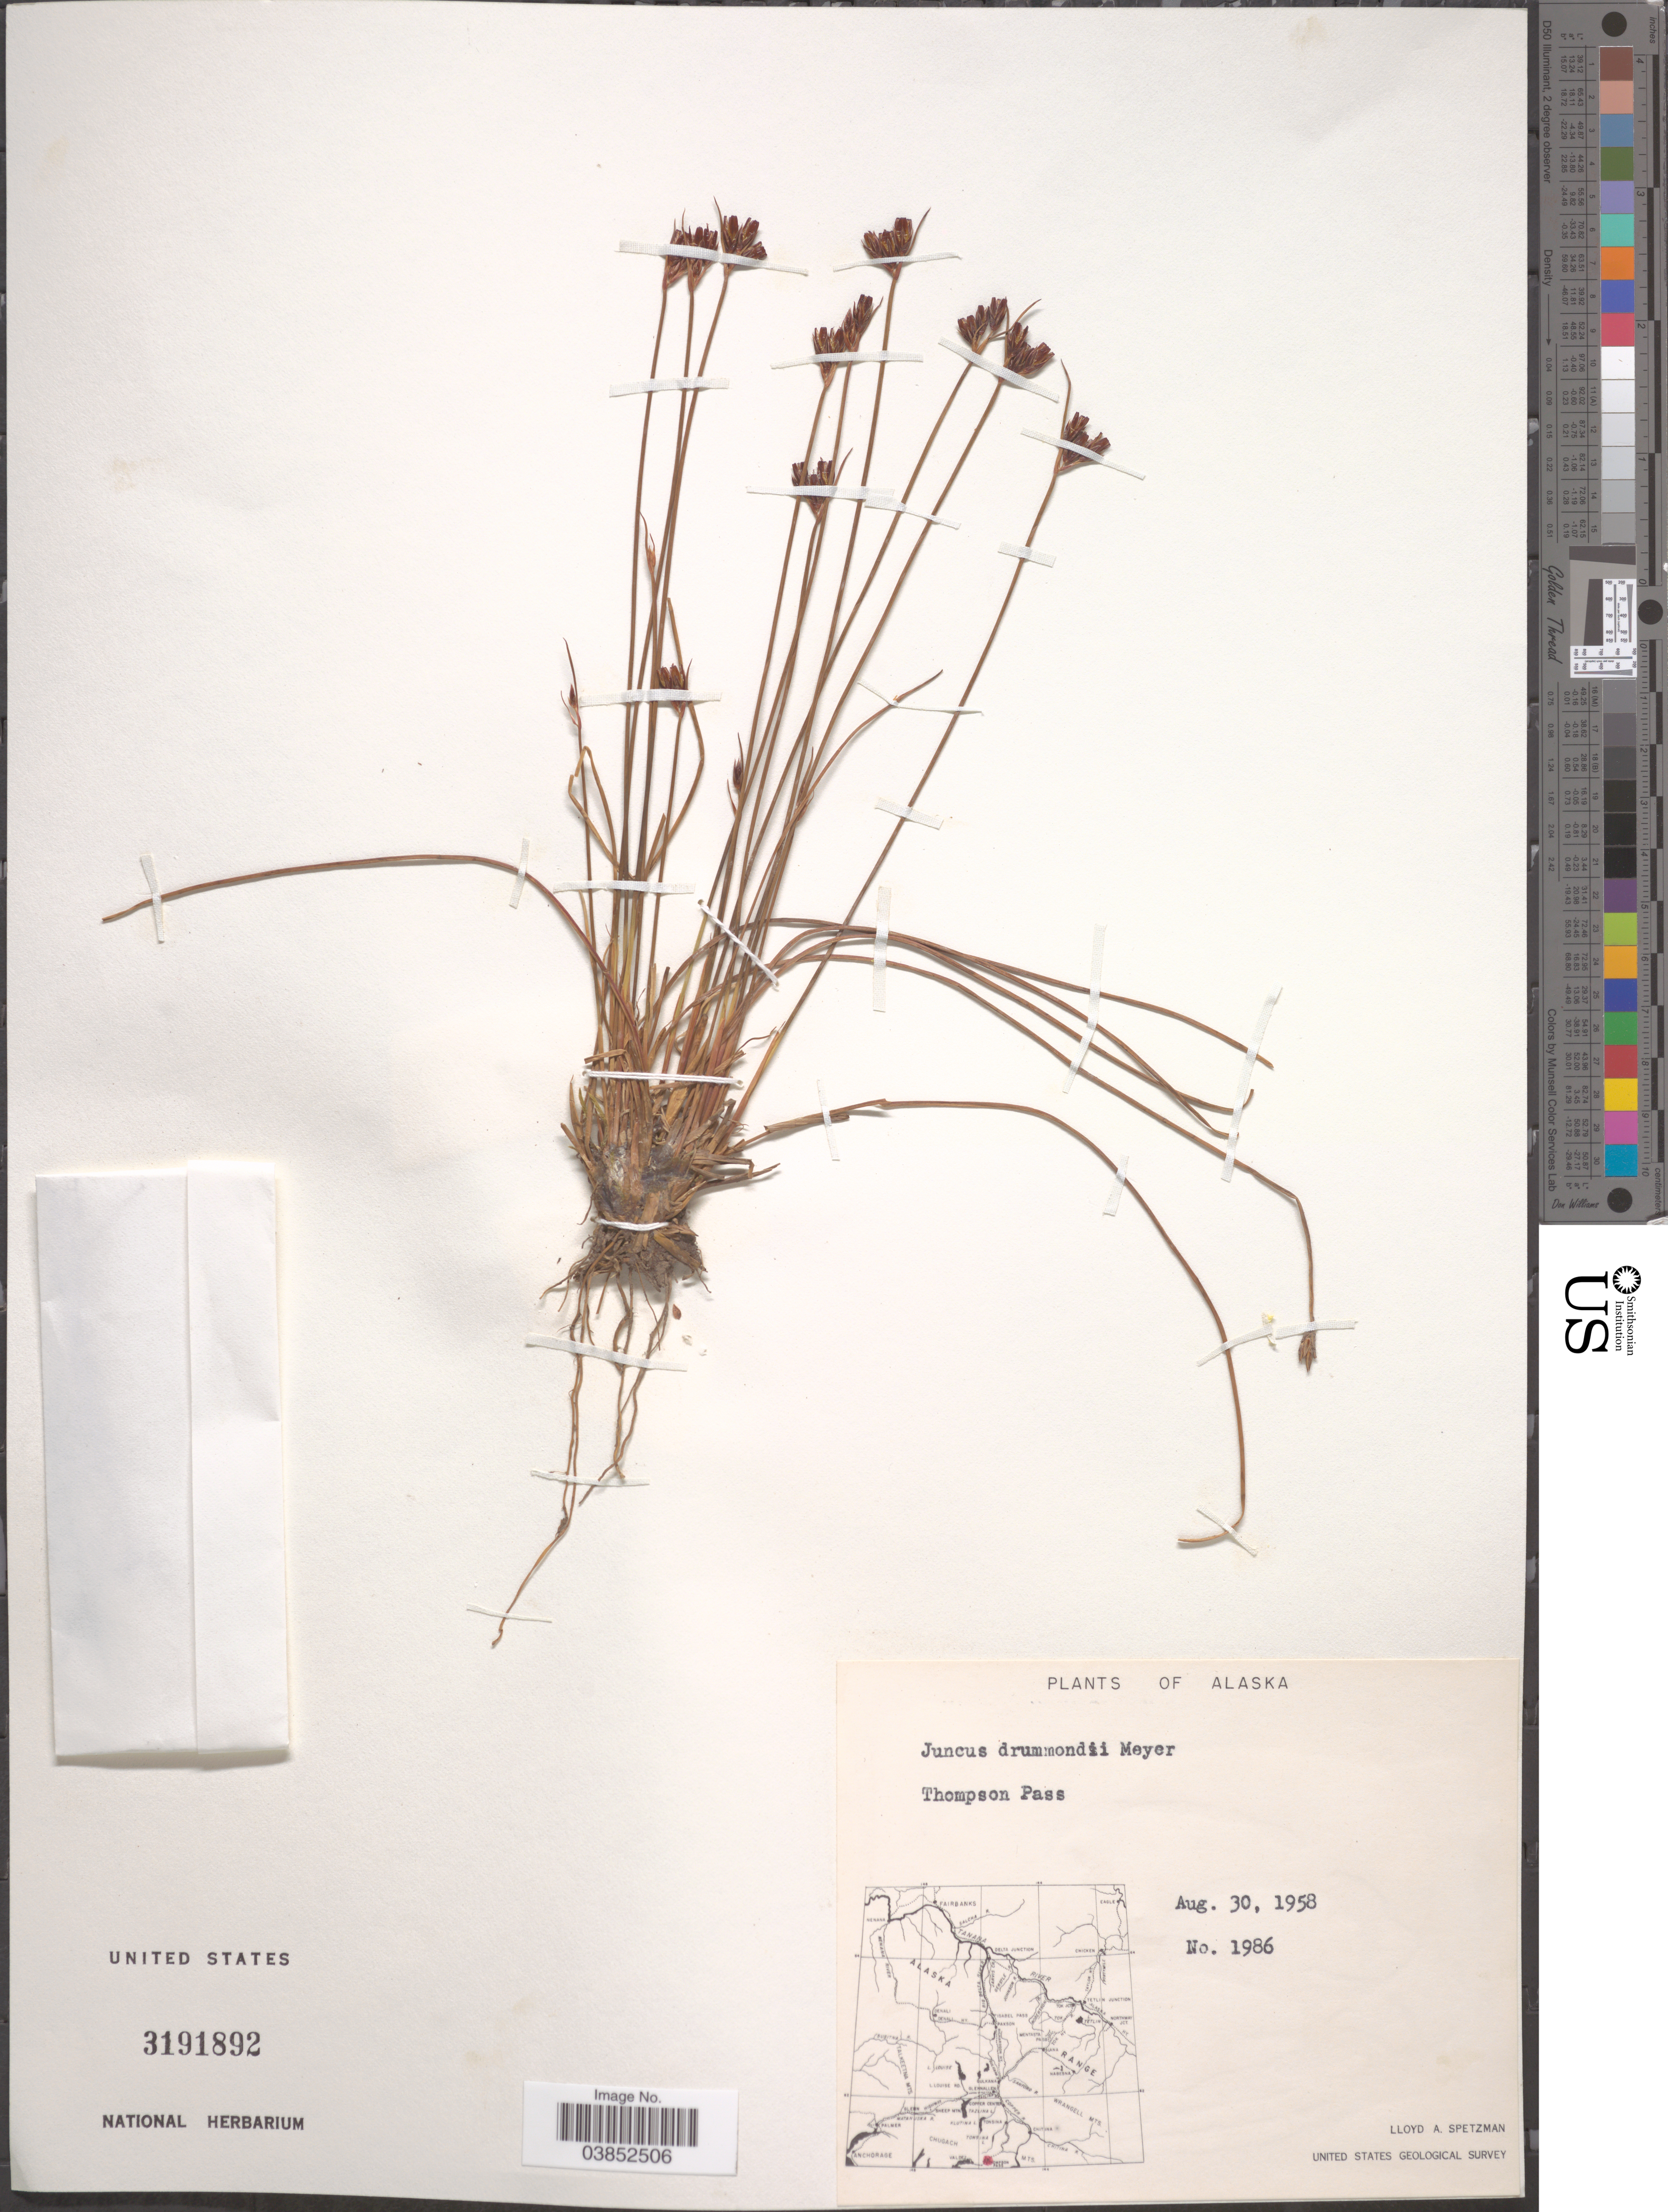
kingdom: Plantae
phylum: Tracheophyta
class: Liliopsida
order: Poales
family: Juncaceae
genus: Juncus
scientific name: Juncus drummondii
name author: E. Mey.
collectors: L. Spetzman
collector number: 1986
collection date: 1958-08-30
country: United States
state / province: Alaska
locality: Thompson Pass.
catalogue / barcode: US 3191892